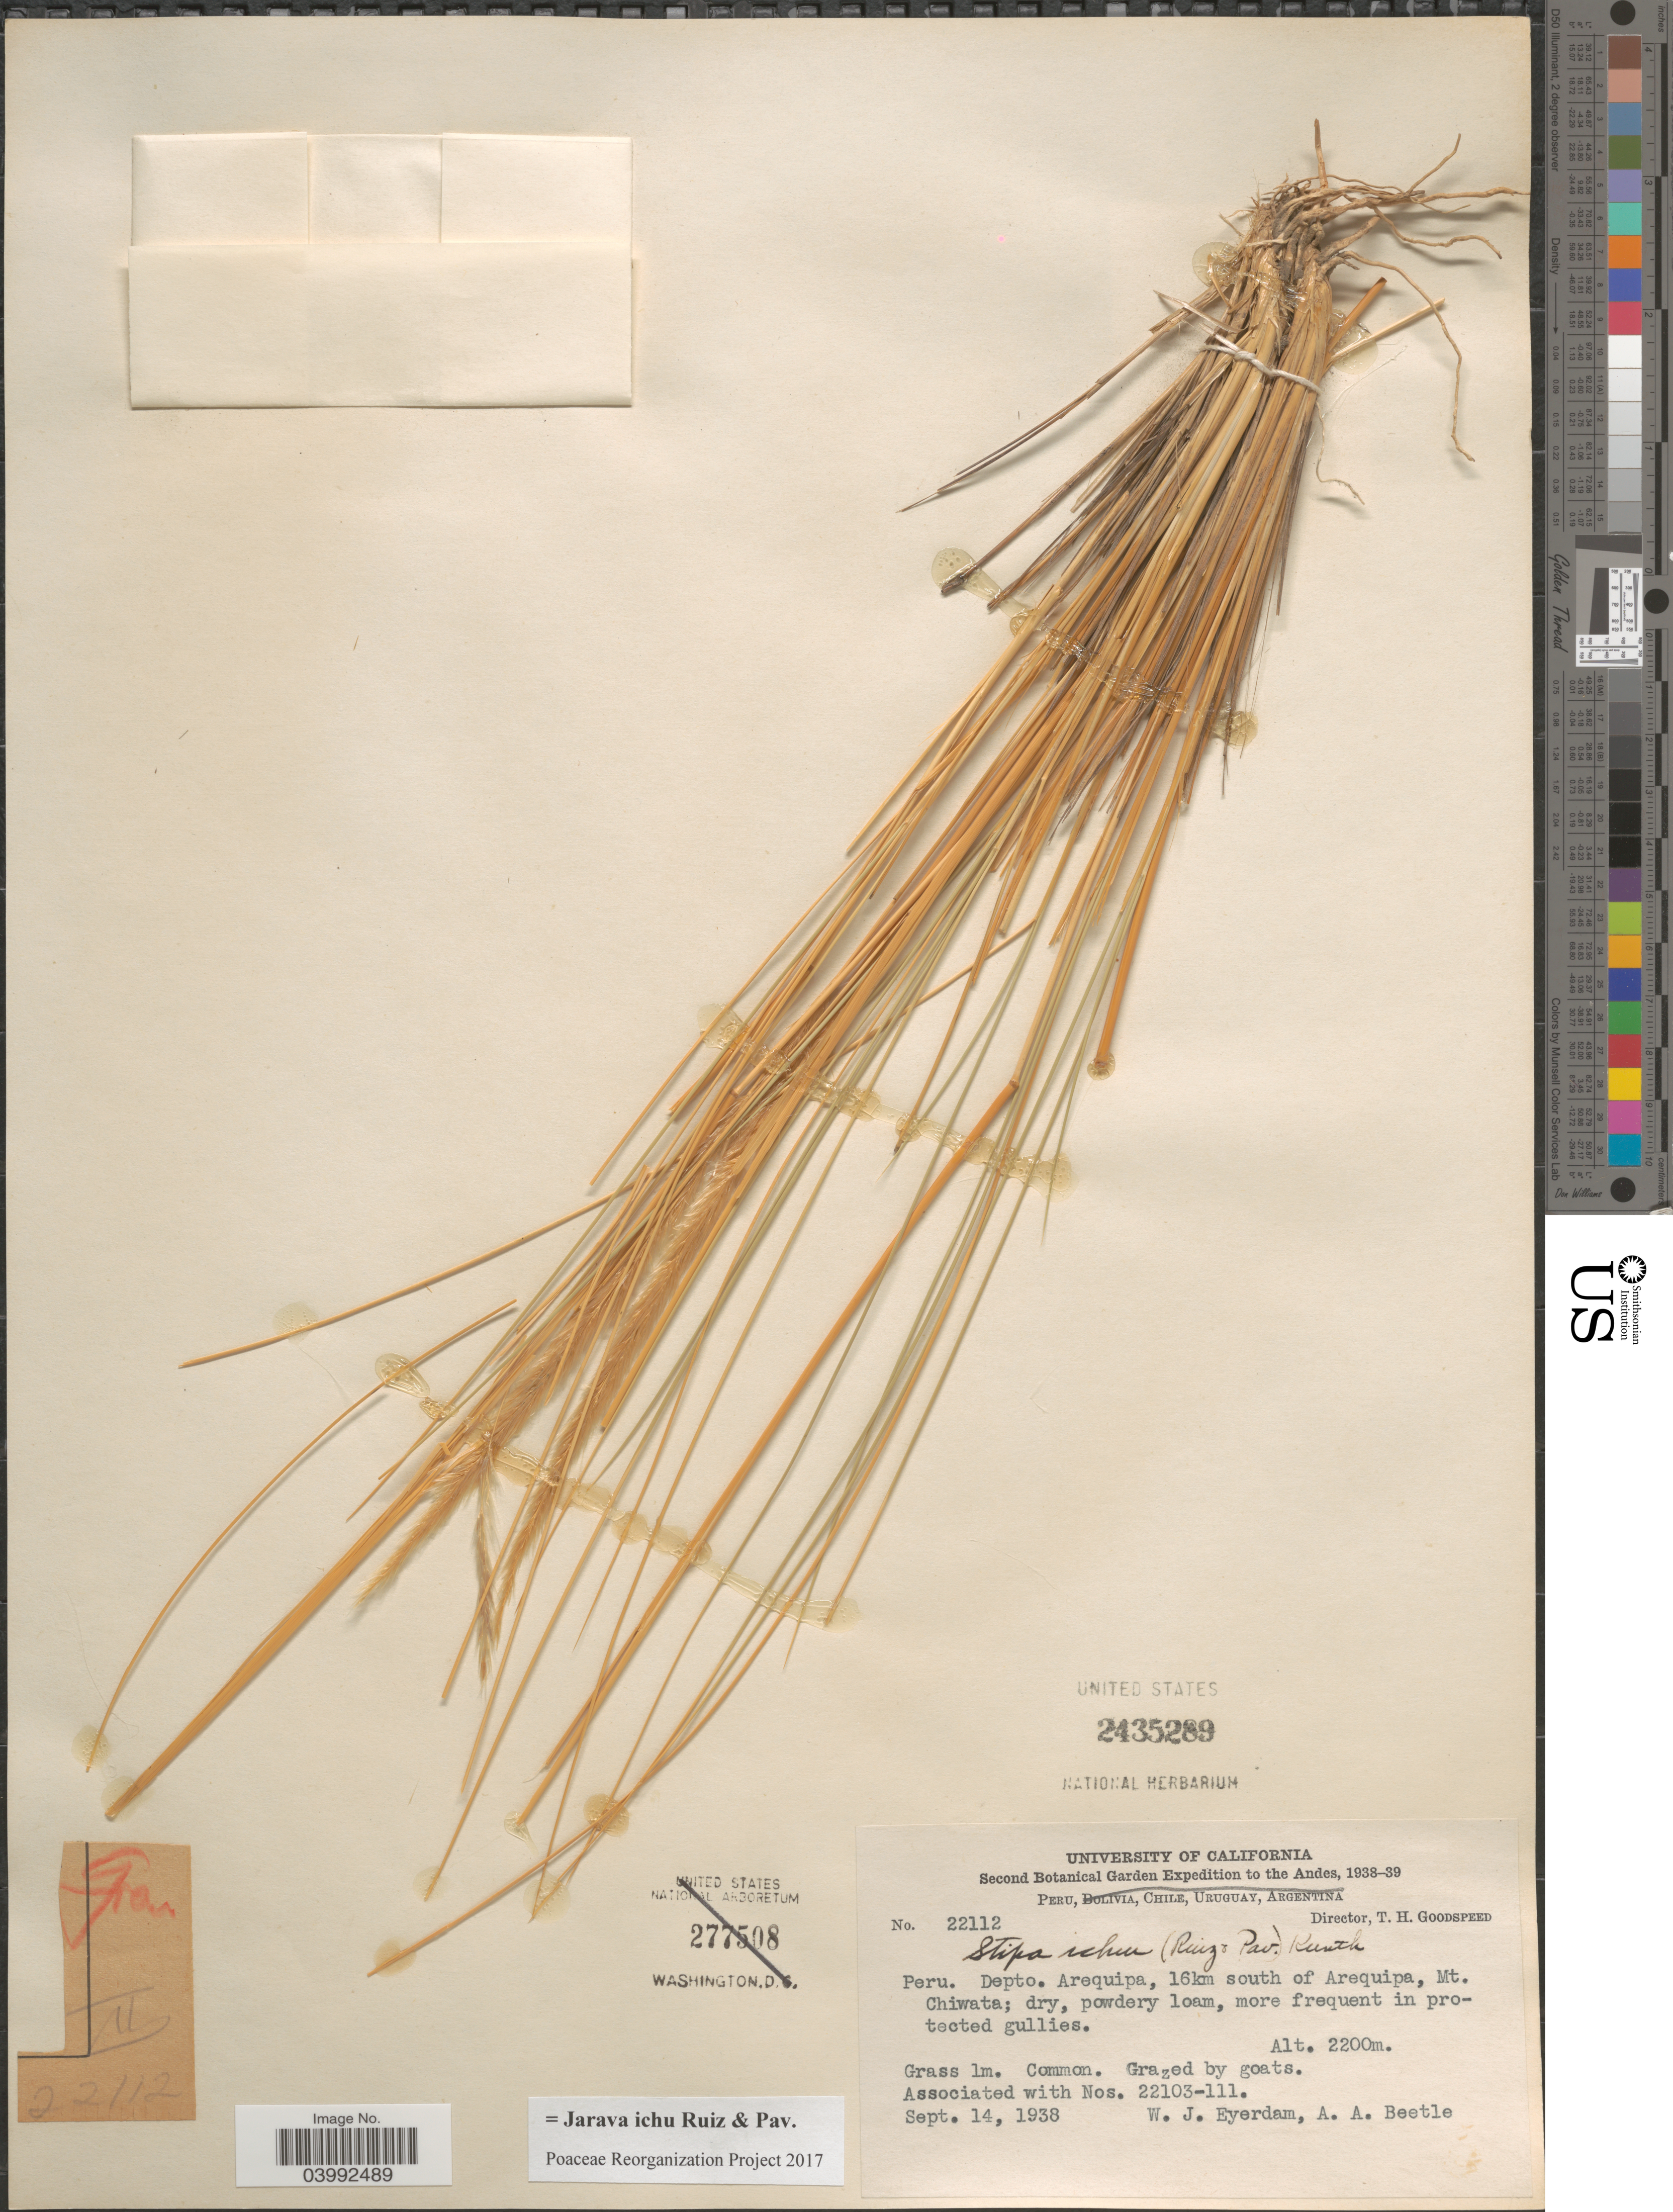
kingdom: Plantae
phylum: Tracheophyta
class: Liliopsida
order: Poales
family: Poaceae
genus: Jarava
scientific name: Jarava ichu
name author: Ruiz & Pav.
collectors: W. J. Eyerdam & A. A. Beetle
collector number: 22112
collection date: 1938-09-14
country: Peru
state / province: Arequipa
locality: The Andes. Depto. Arequipa, 16km south of Arequipa, Mt. Chiwata.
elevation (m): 2200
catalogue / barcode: US 2435289